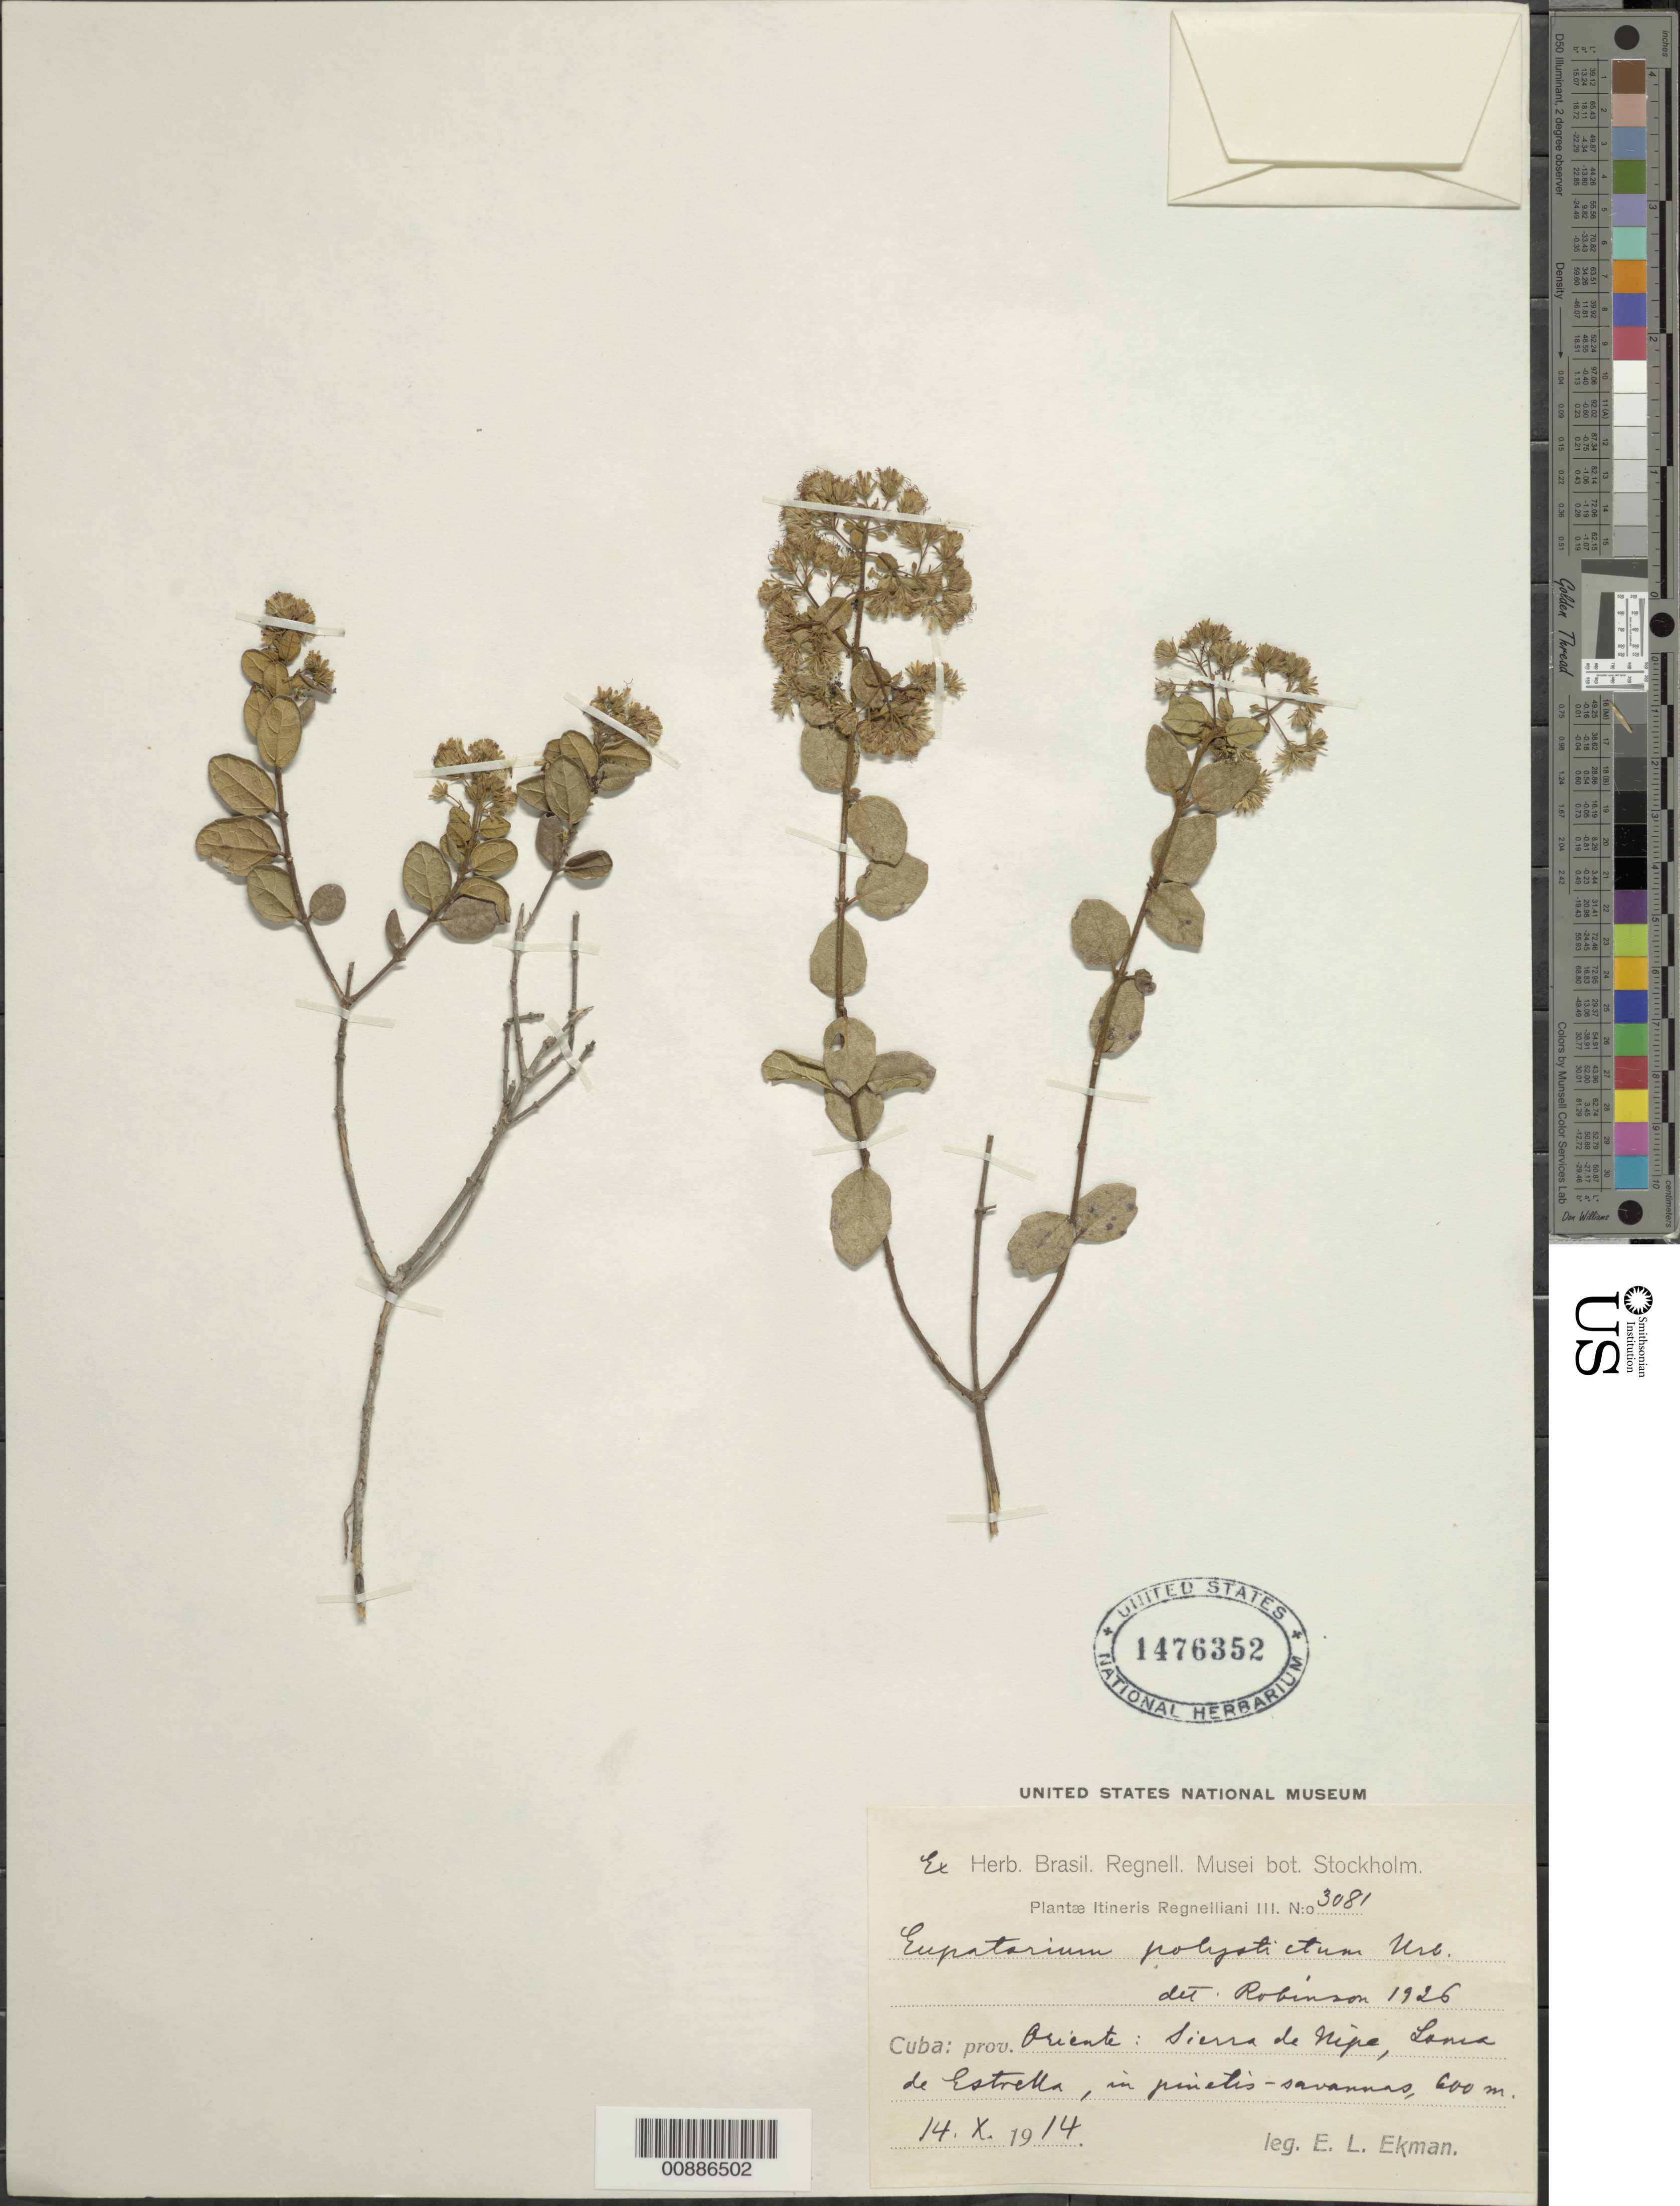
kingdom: Plantae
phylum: Tracheophyta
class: Magnoliopsida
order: Asterales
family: Asteraceae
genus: Koanophyllon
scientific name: Koanophyllon polystictum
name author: (Urb.) R.M. King & H. Rob.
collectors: E. L. Ekman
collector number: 3081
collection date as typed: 14 Oct 1914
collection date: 1914-10-14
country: Cuba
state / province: Oriente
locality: Sierra de Nipe, Loma de Estrella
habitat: In pinetis-savannas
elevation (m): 600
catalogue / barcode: US 1476352